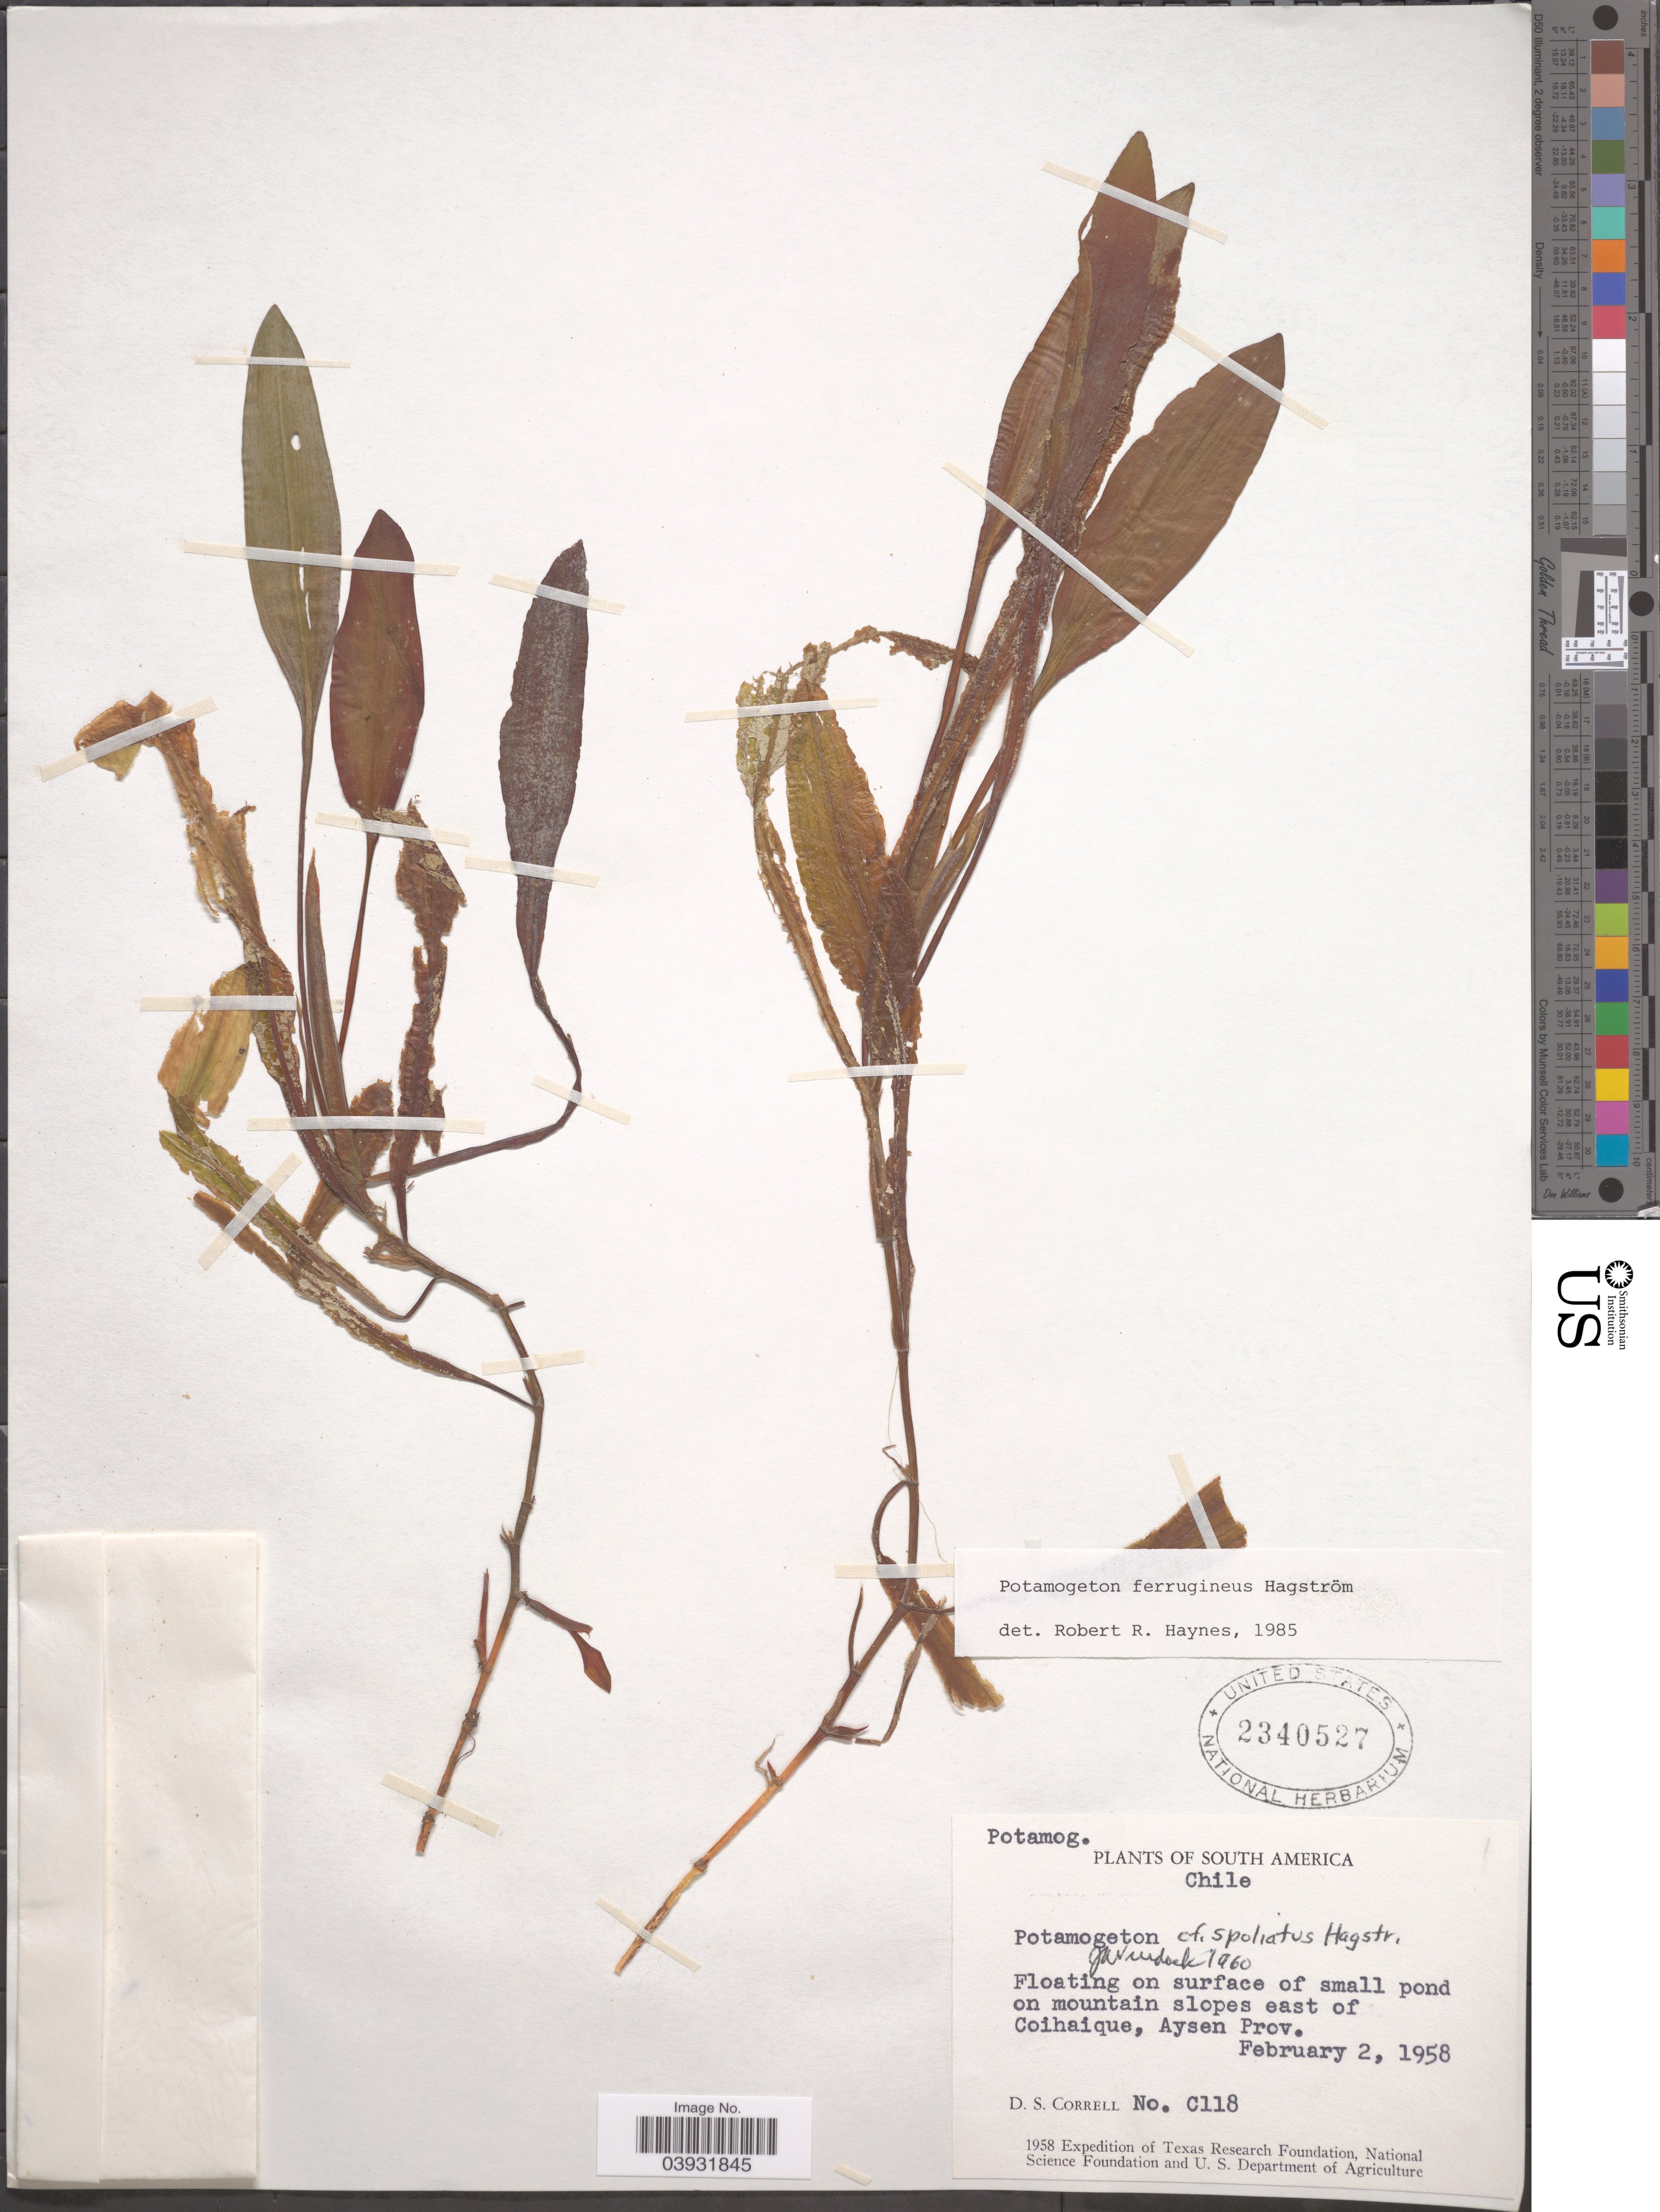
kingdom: Plantae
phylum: Tracheophyta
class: Liliopsida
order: Alismatales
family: Potamogetonaceae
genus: Potamogeton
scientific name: Potamogeton ferrugineus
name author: Hagstr.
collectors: D. S. Correll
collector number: C118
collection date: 1958-02-02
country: Chile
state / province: Aisén (XI)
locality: On mountain slopes east of Coihaique, Aysen Prov.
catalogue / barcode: US 2340527